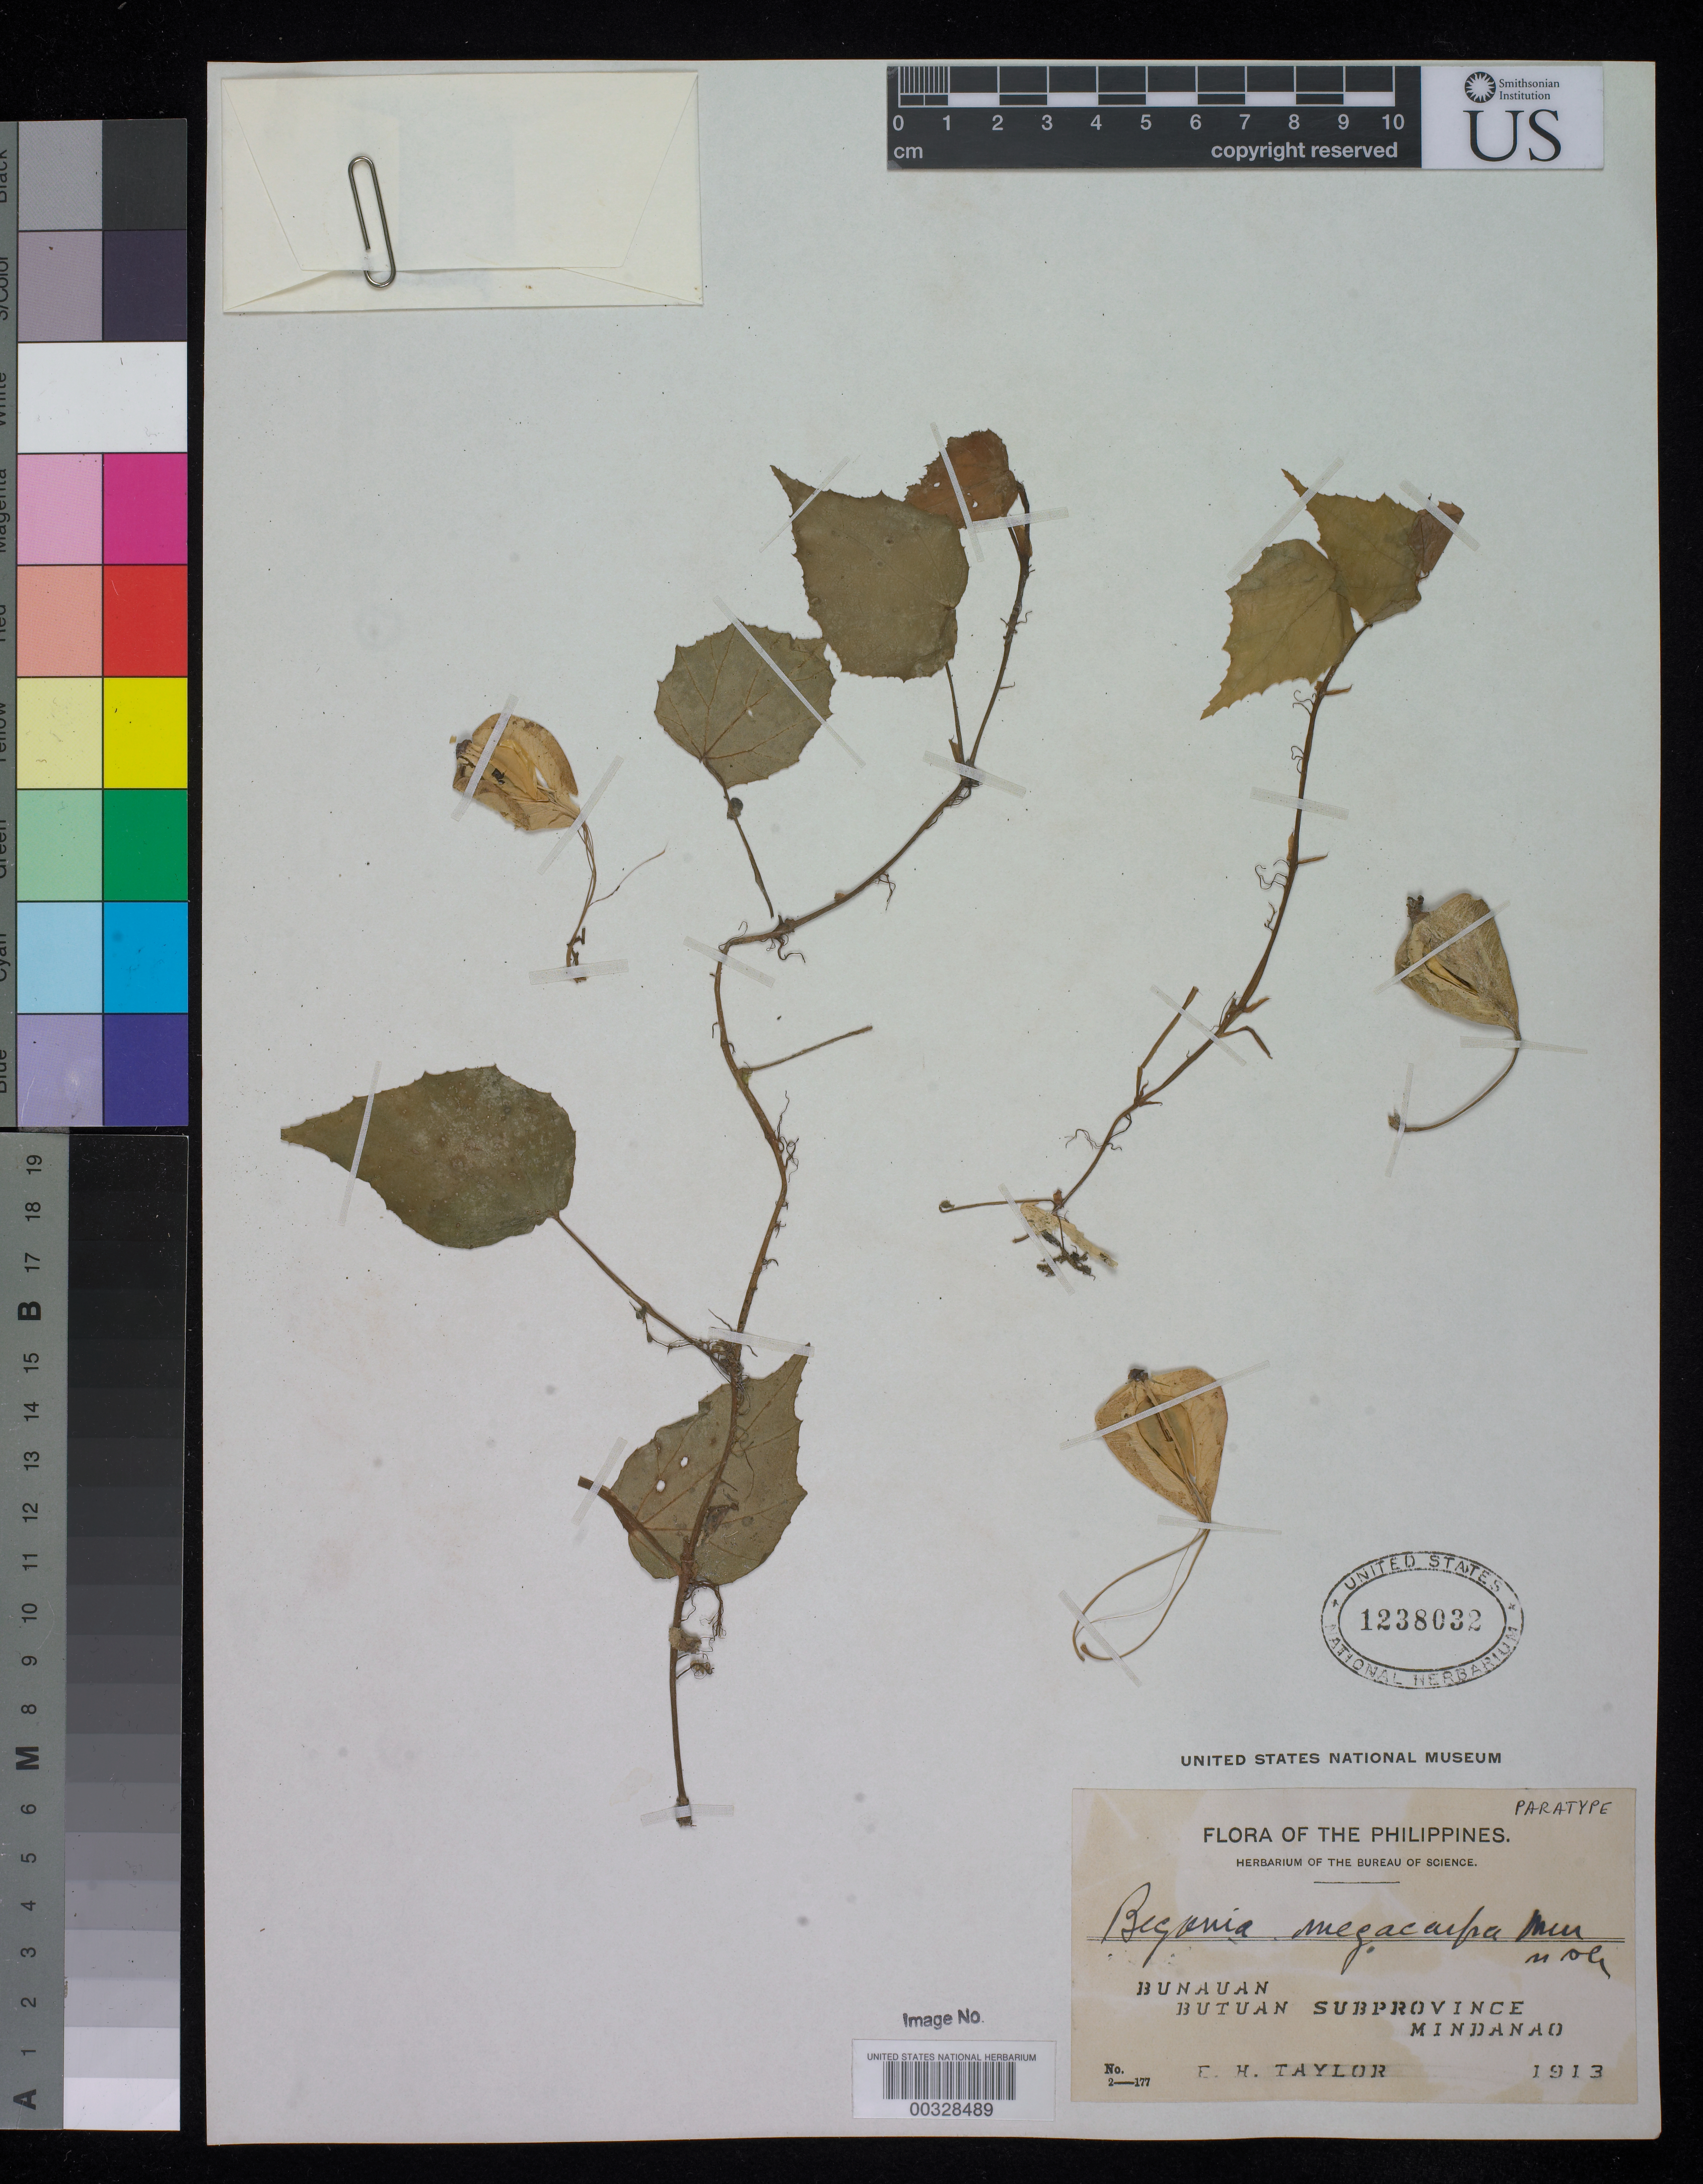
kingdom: Plantae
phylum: Tracheophyta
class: Magnoliopsida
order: Cucurbitales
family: Begoniaceae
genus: Begonia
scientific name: Begonia megacarpa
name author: Merr.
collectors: E. H. Taylor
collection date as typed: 1913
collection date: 1913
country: Philippines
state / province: Caraga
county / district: Agusan del Norte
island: Mindanao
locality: Butuan City (province), bunauan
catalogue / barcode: US 1238032